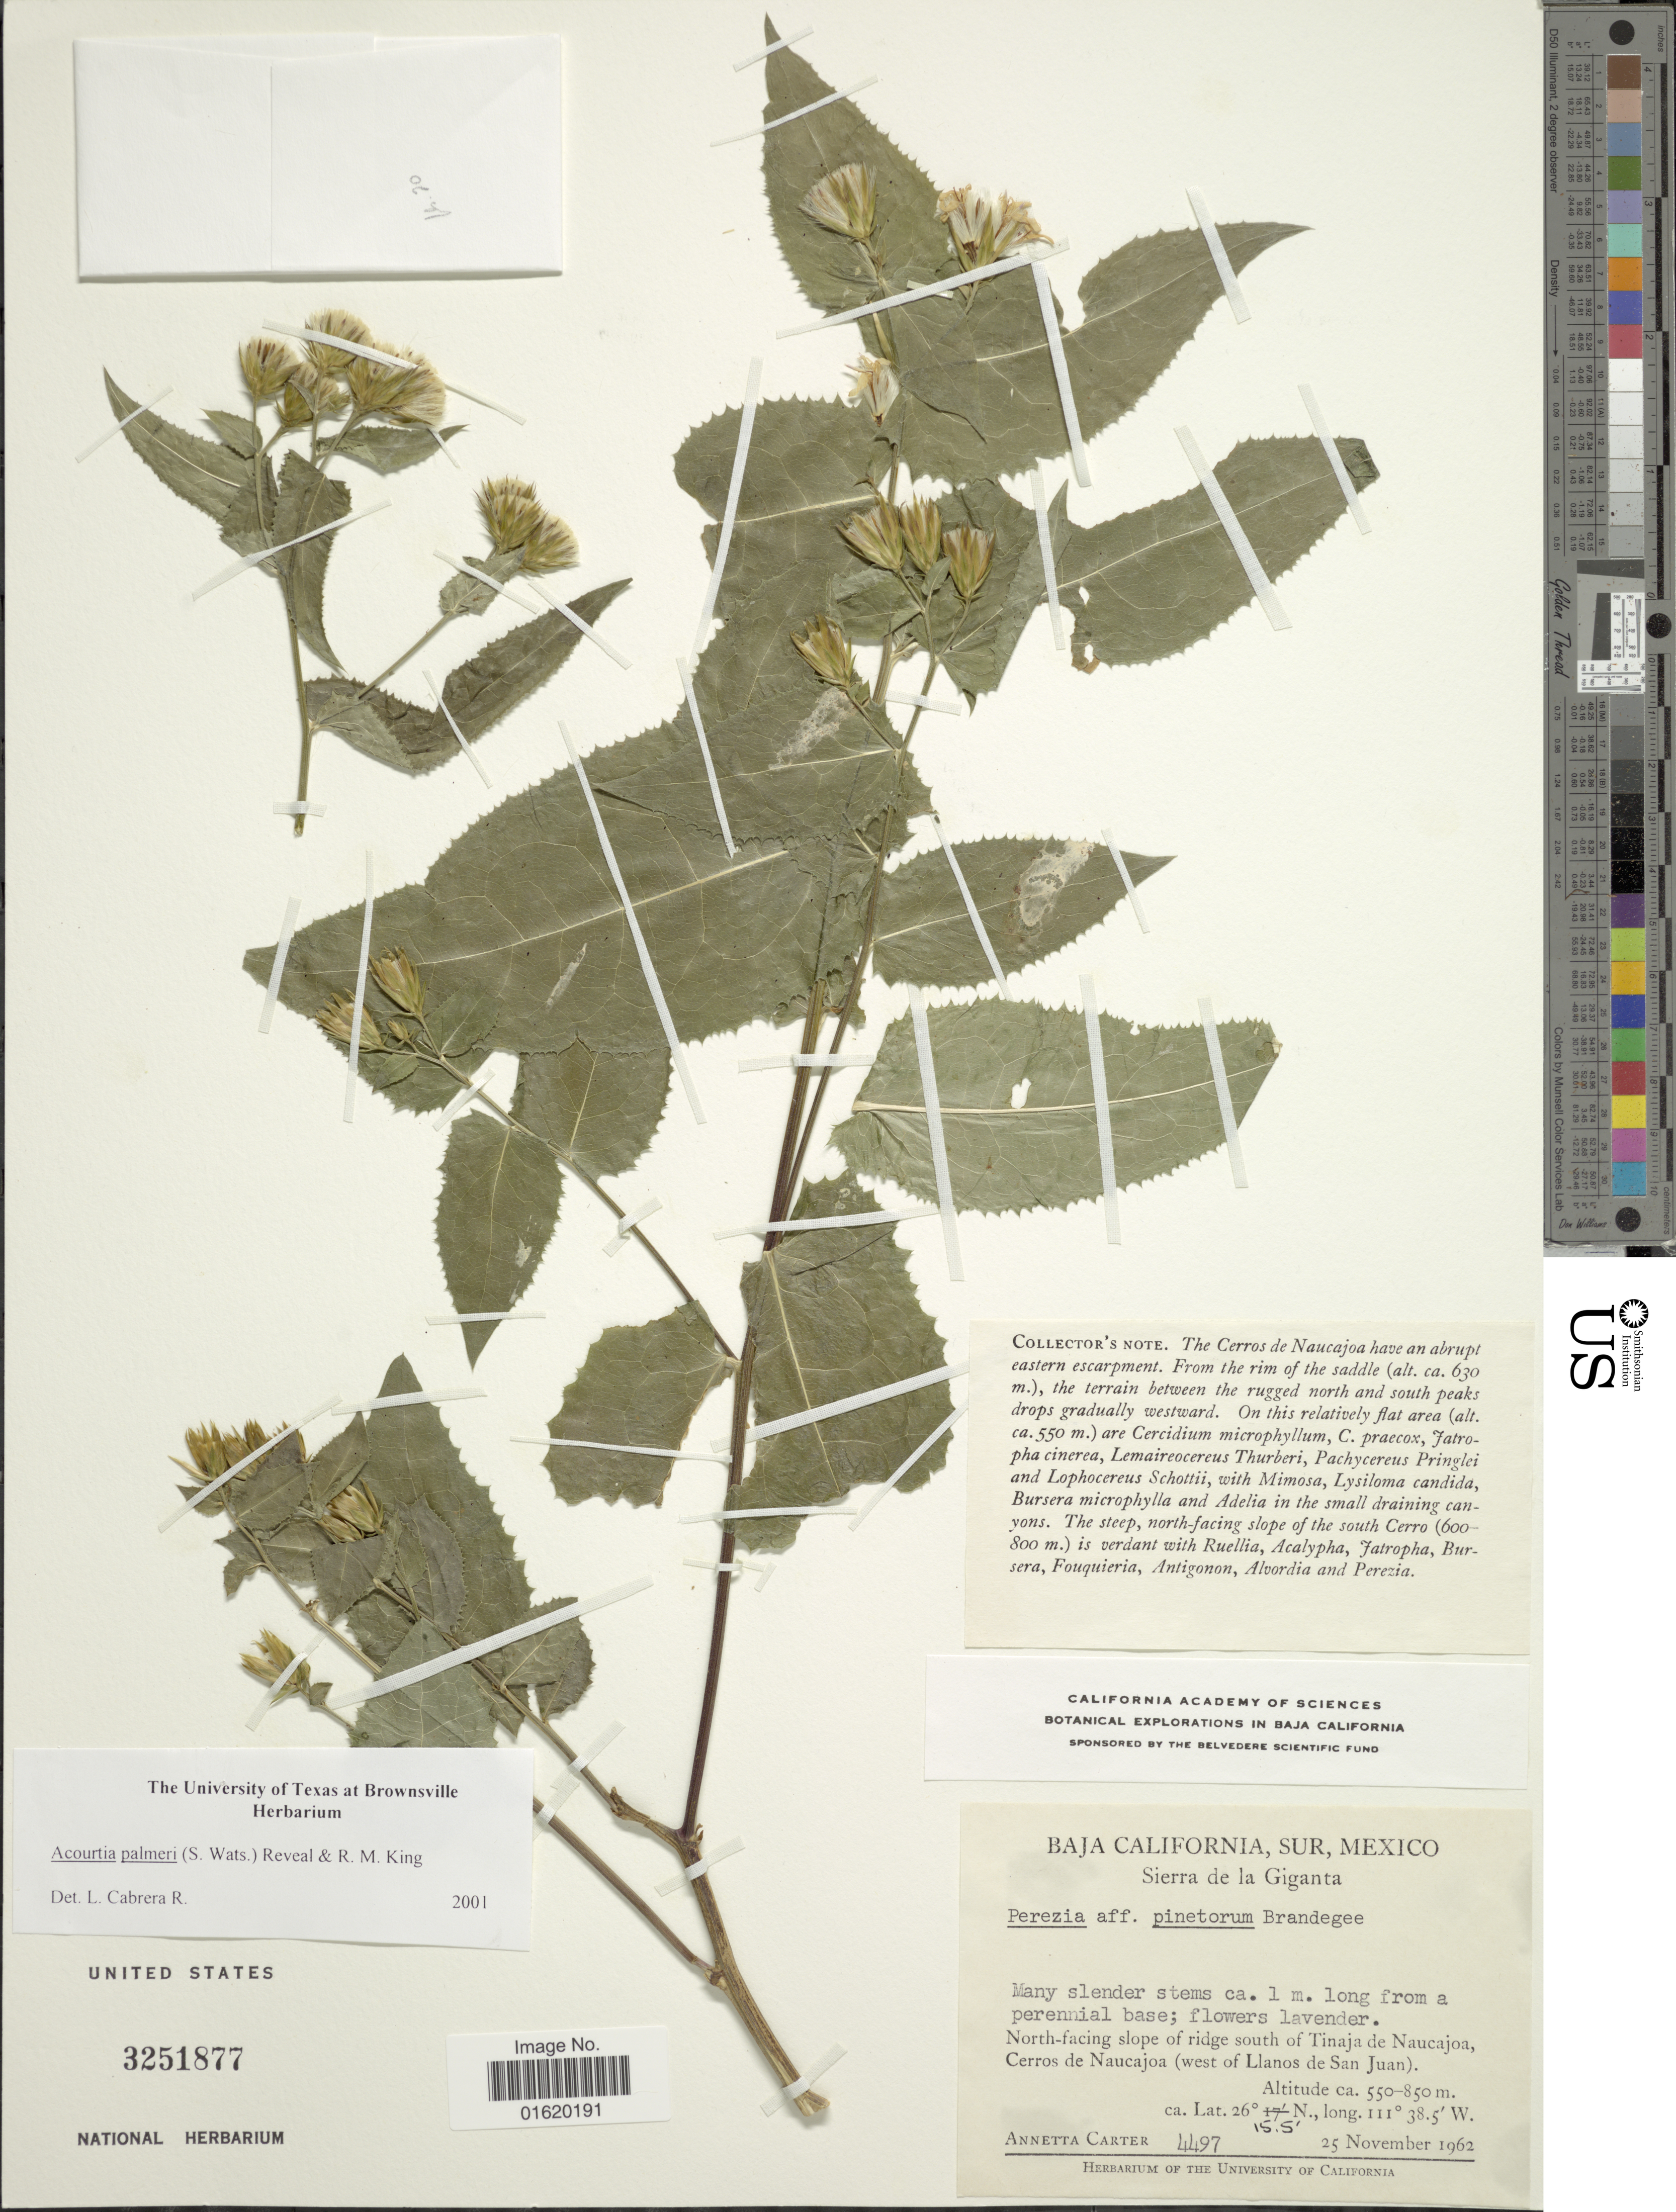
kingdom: Plantae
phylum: Tracheophyta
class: Magnoliopsida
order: Asterales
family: Asteraceae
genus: Acourtia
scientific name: Acourtia palmeri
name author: (S. Watson) Reveal & R.M. King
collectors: A. Carter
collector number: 4497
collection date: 1962-11-25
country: Mexico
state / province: Baja California Sur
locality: Sierra de la Giganta, north-facing slope of ridge south of Tinaja de Naucajoa, Cerros de Naucajoa (west of Llanos de San Juan)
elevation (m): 550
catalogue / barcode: US 3251877